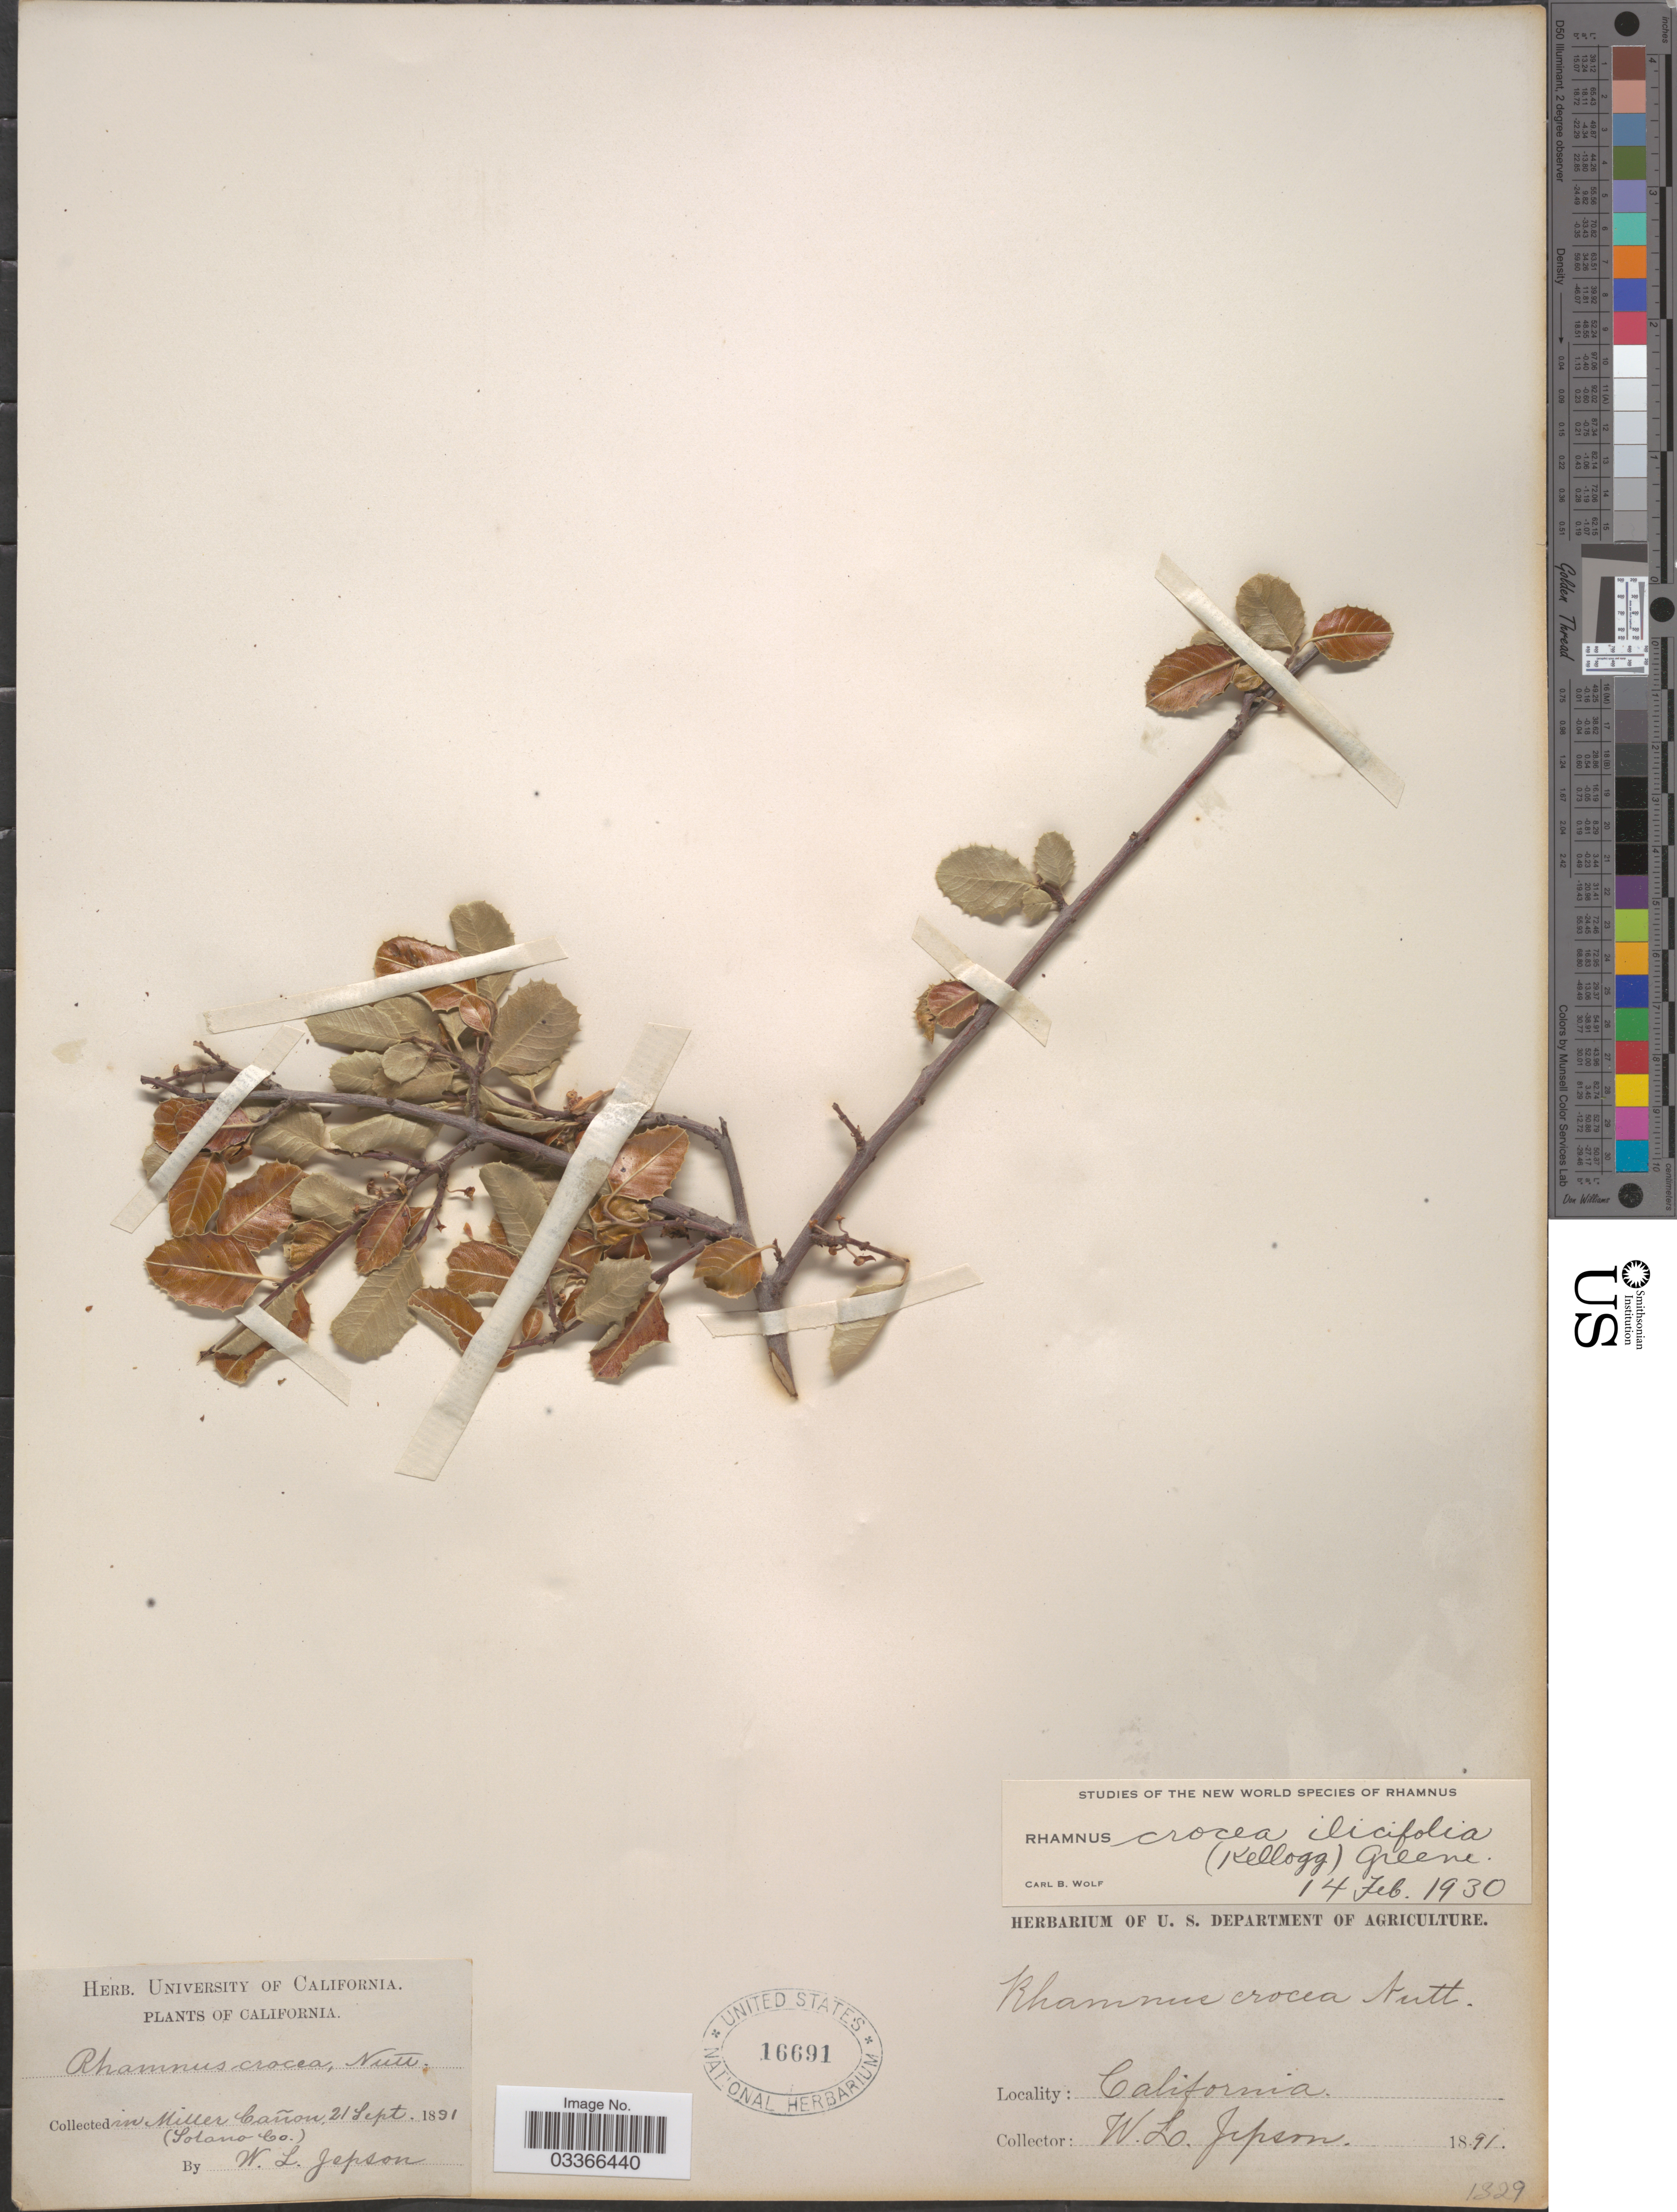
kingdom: Plantae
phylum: Tracheophyta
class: Magnoliopsida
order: Rosales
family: Rhamnaceae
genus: Rhamnus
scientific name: Rhamnus crocea var. ilicifolia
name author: (Kellogg) Greene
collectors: W. L. Jepson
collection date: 1891-09-21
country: United States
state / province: California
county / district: Solano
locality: In Miller Cañon (Solano Co.).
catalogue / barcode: US 16691